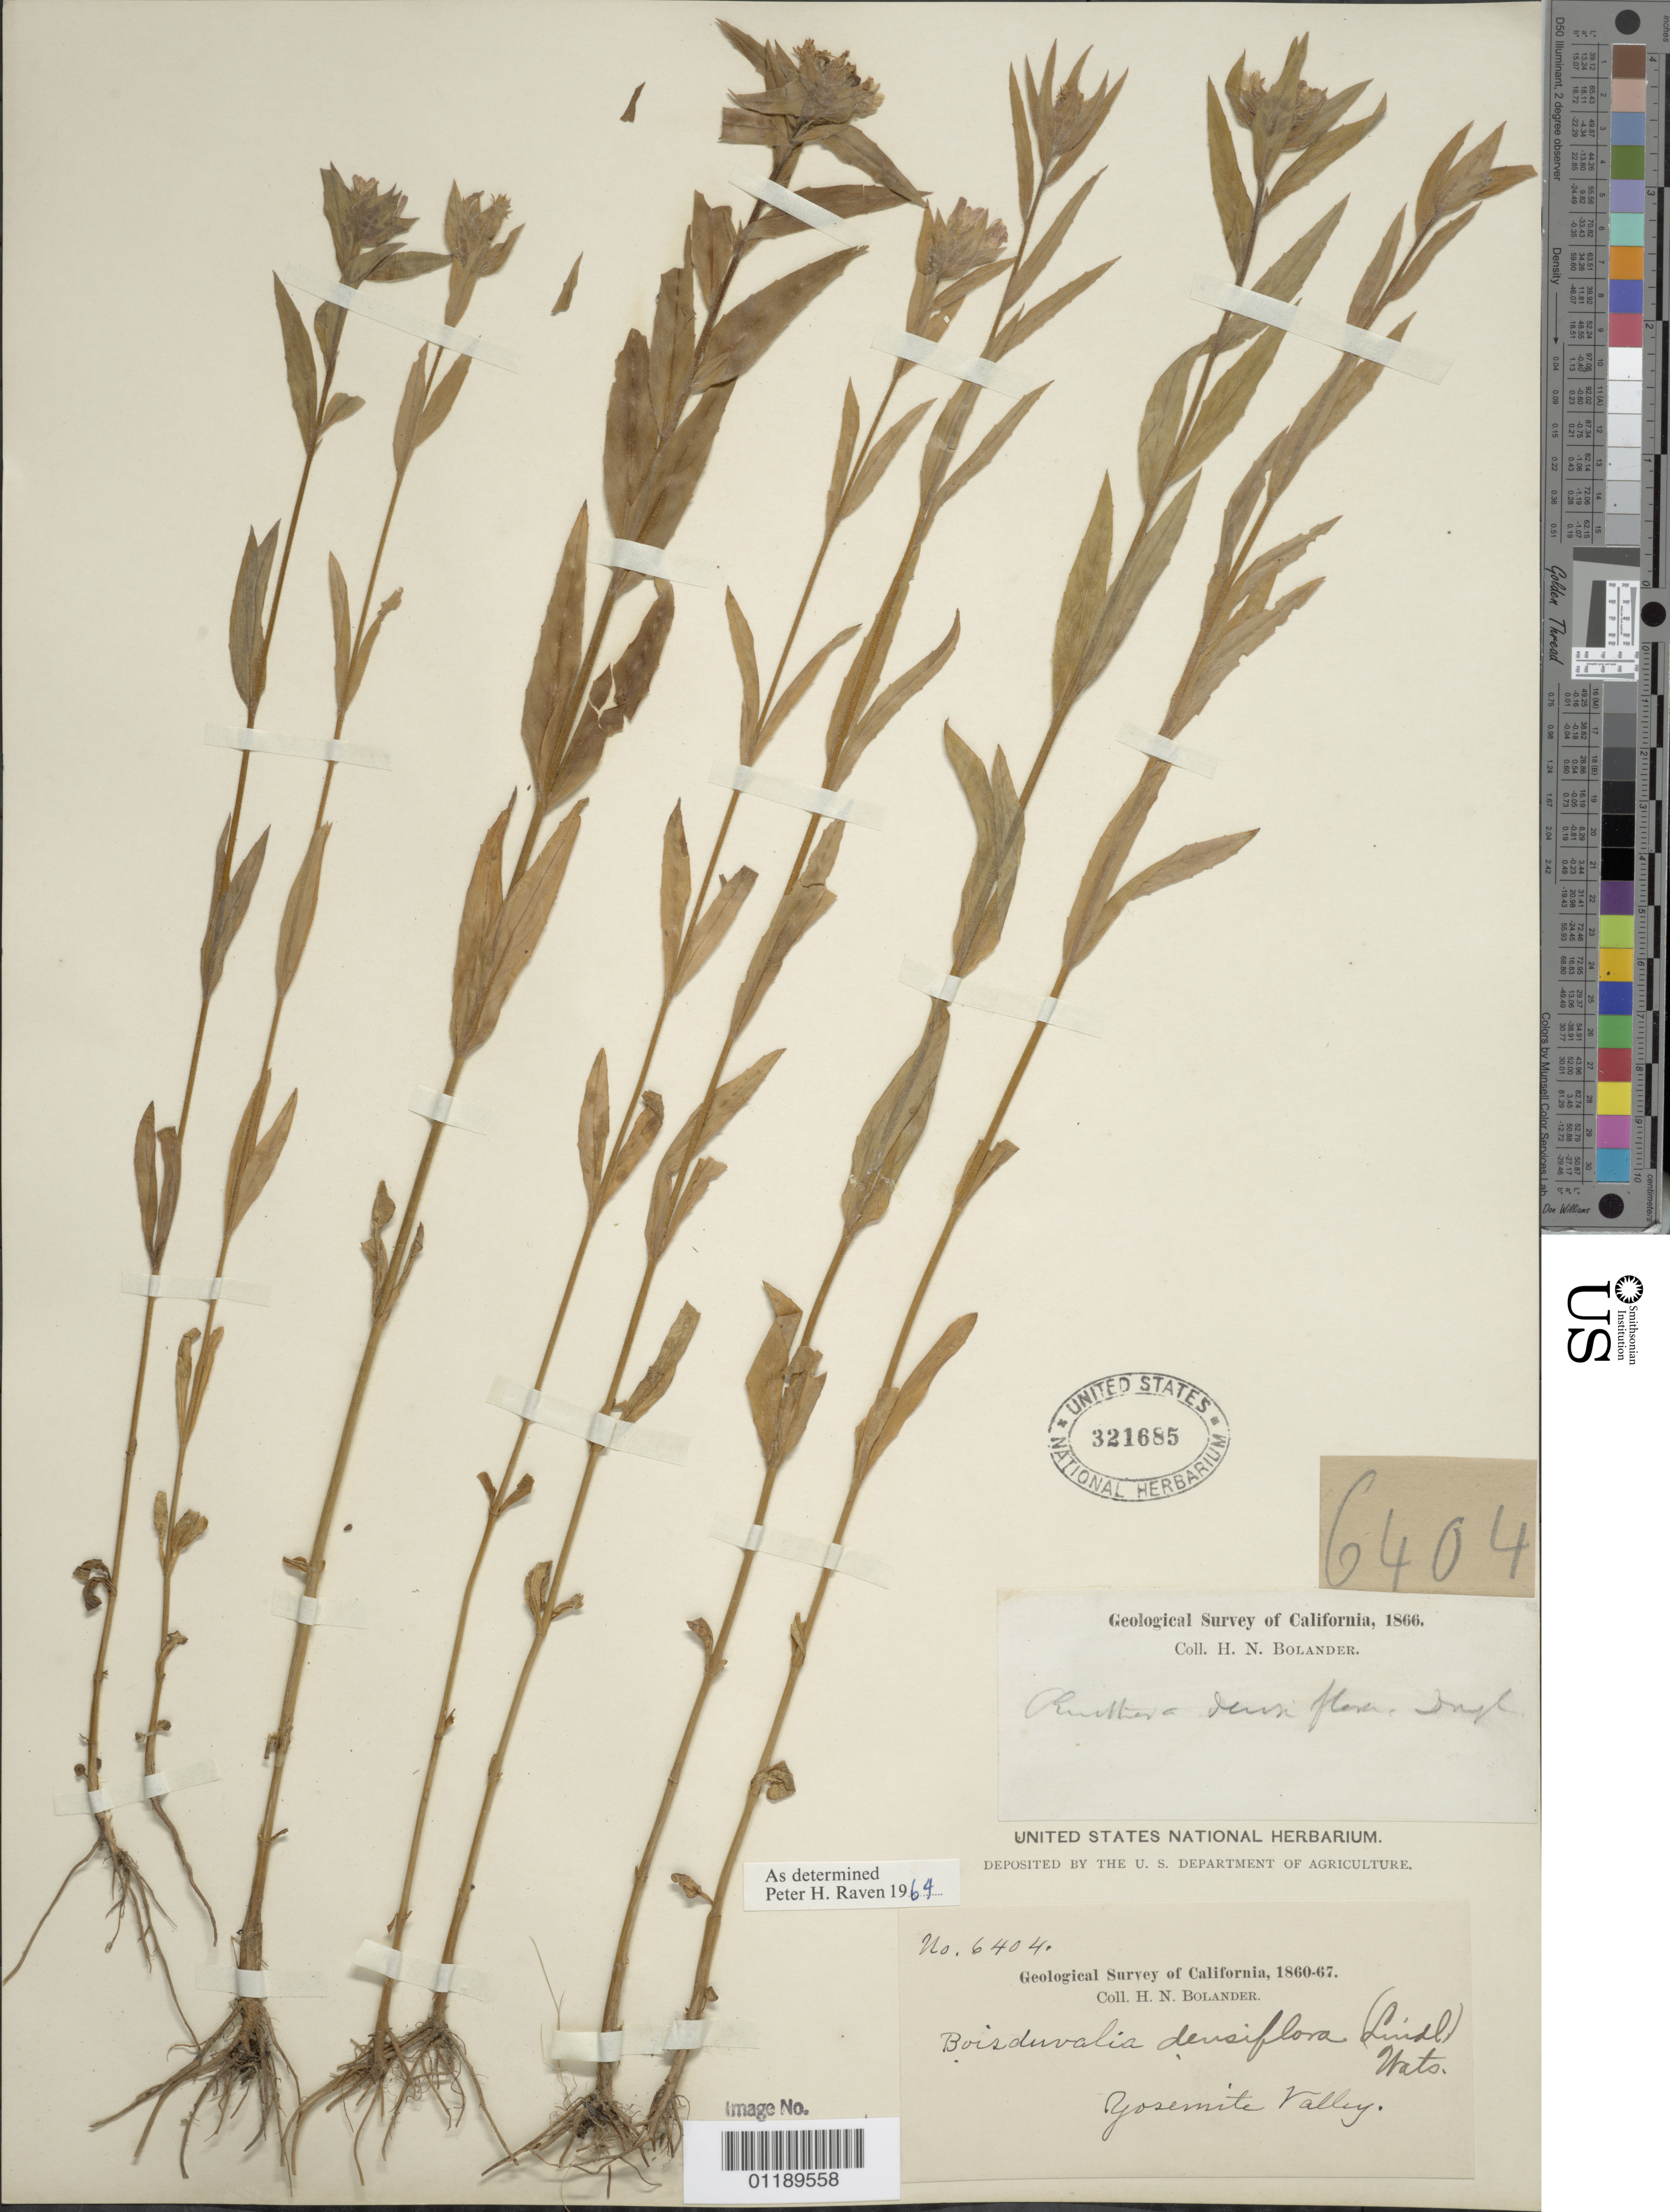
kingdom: Plantae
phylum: Tracheophyta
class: Magnoliopsida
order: Myrtales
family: Onagraceae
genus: Epilobium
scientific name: Epilobium densiflorum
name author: (Lindl.) Hoch & P.H. Raven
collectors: H. Bolander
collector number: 6404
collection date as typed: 1860 to -- -- 1867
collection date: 1860/1867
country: United States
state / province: California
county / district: Mariposa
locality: Yosemite Valley.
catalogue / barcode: US 321685